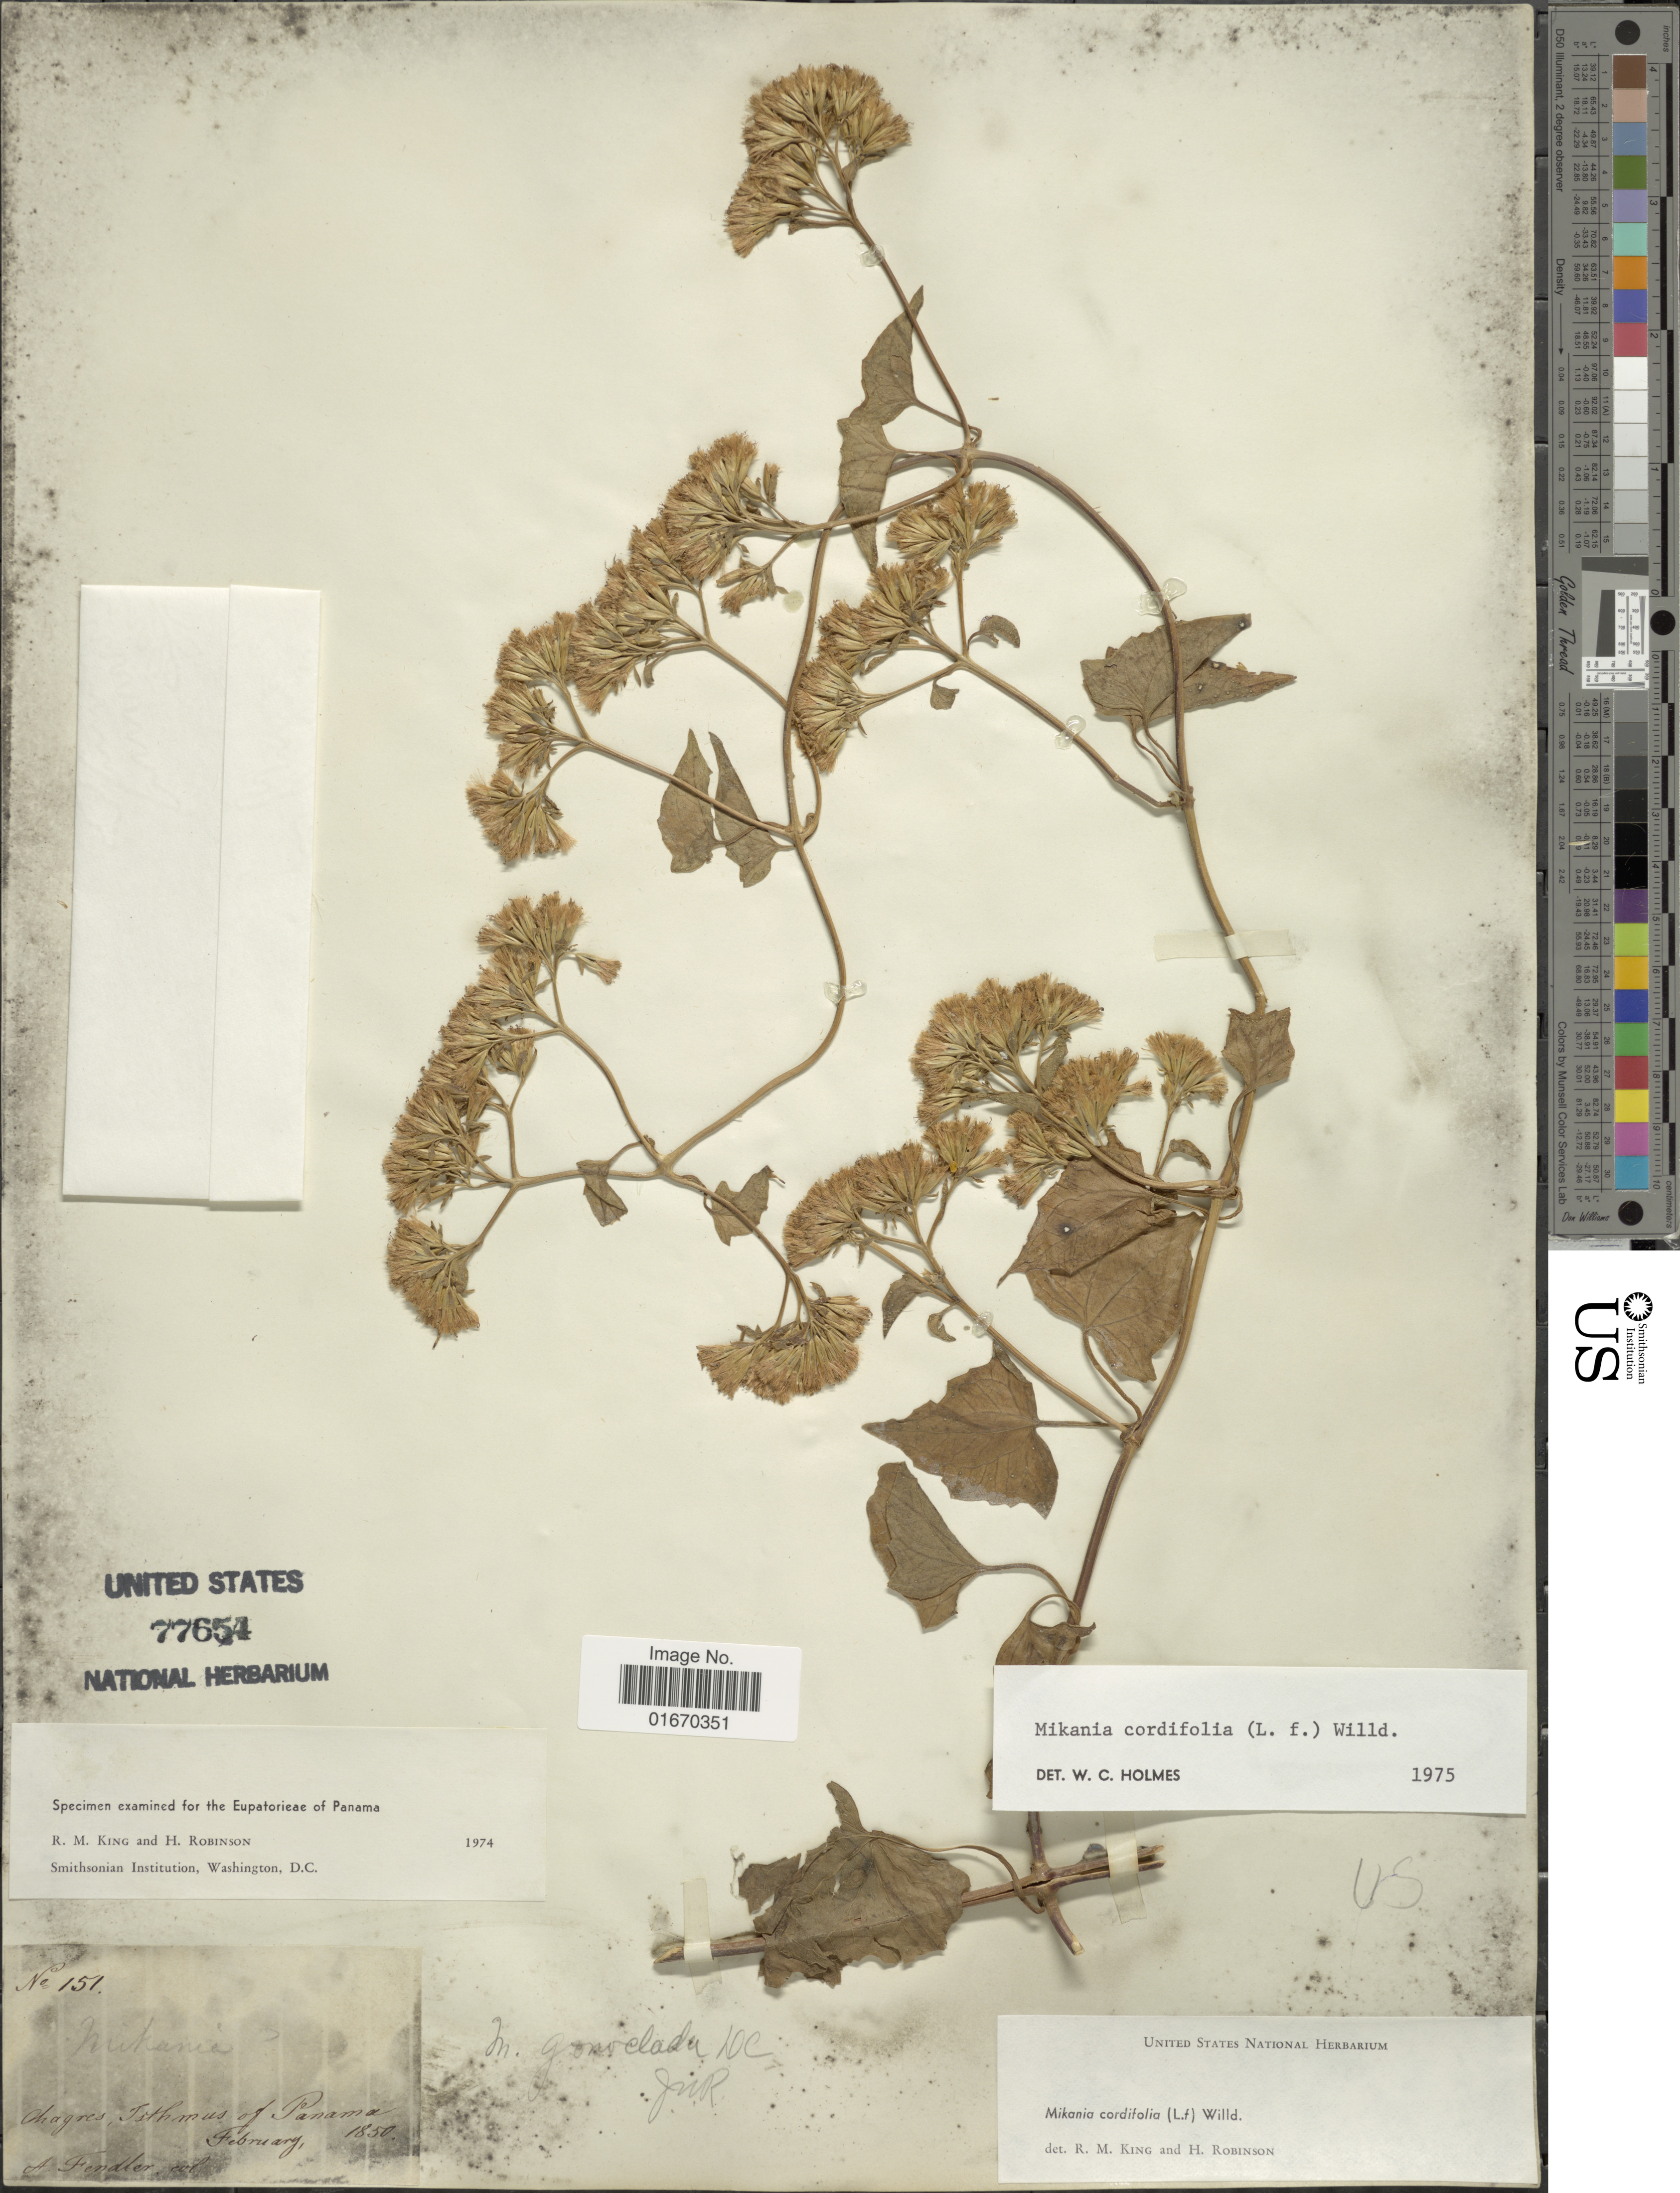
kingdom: Plantae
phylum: Tracheophyta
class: Magnoliopsida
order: Asterales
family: Asteraceae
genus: Mikania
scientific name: Mikania cordifolia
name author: Kunth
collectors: A. Fendler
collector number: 151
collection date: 1850-02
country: Panama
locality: Chagres, Isthmas of Panama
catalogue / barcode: US 77654